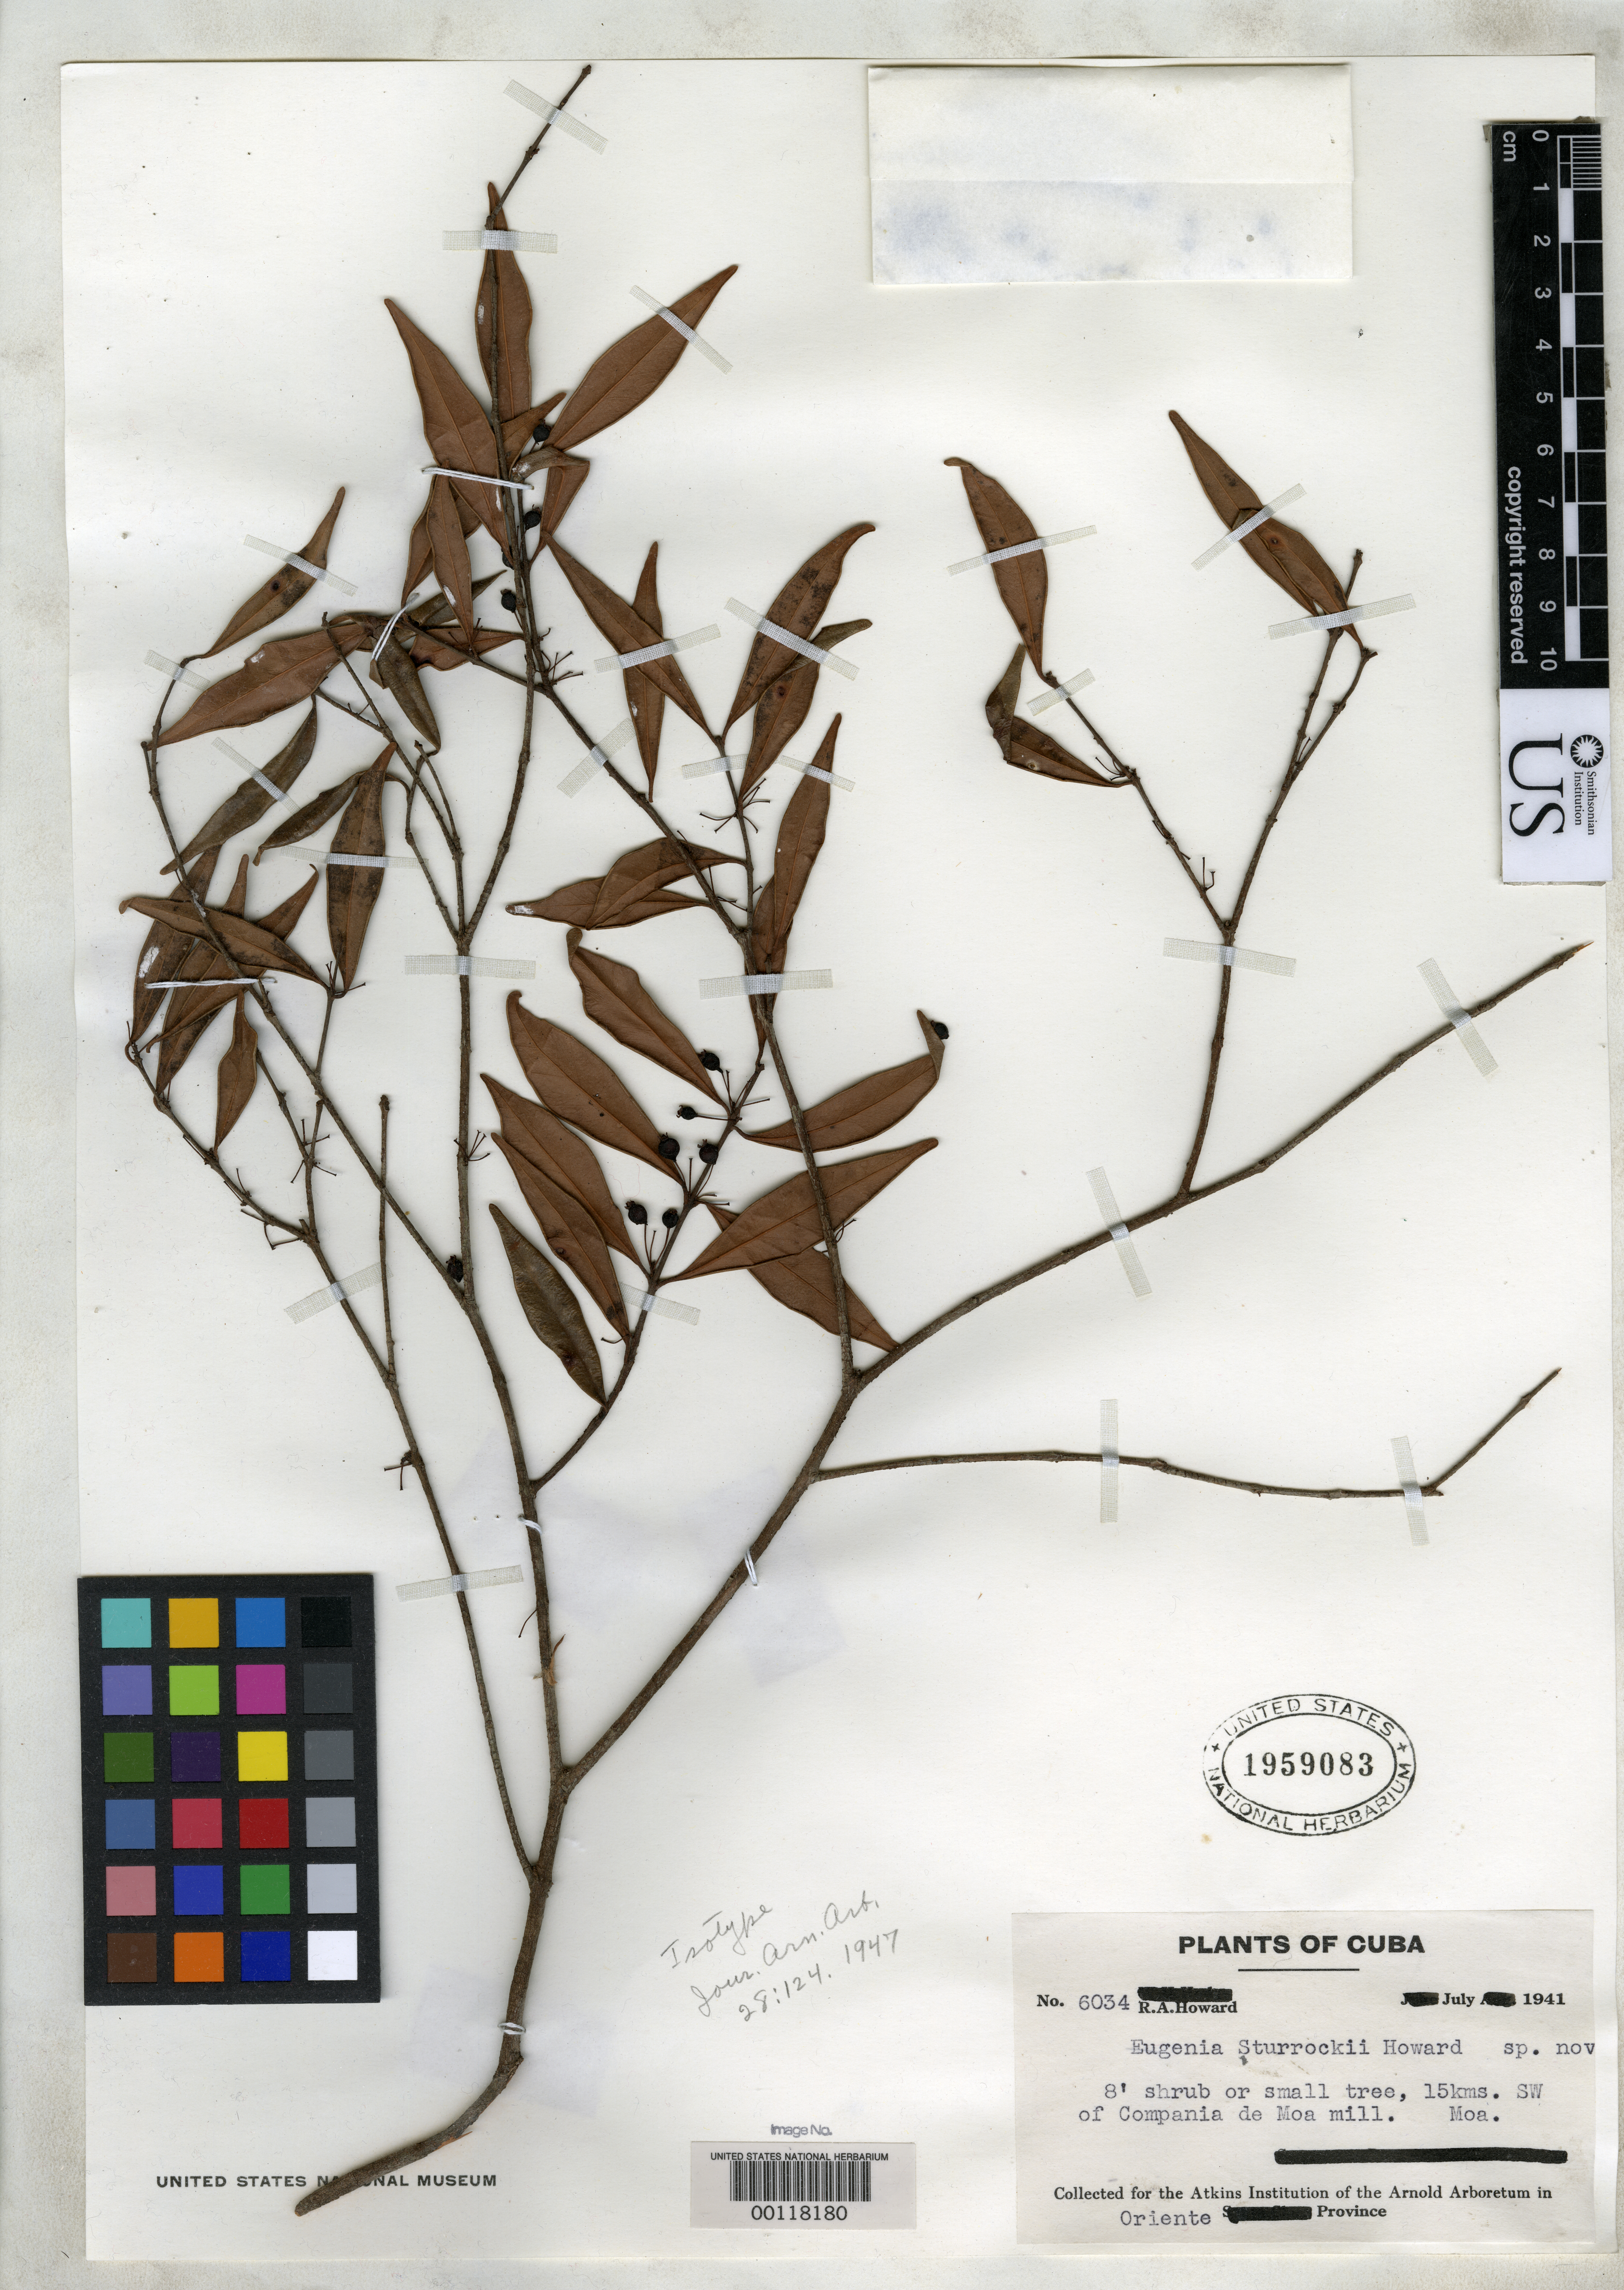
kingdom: Plantae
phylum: Tracheophyta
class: Magnoliopsida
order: Myrtales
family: Myrtaceae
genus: Eugenia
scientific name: Eugenia sturrockii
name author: R.A. Howard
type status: Isotype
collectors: R. A. Howard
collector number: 6034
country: Cuba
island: Greater Antilles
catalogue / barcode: US 1959083